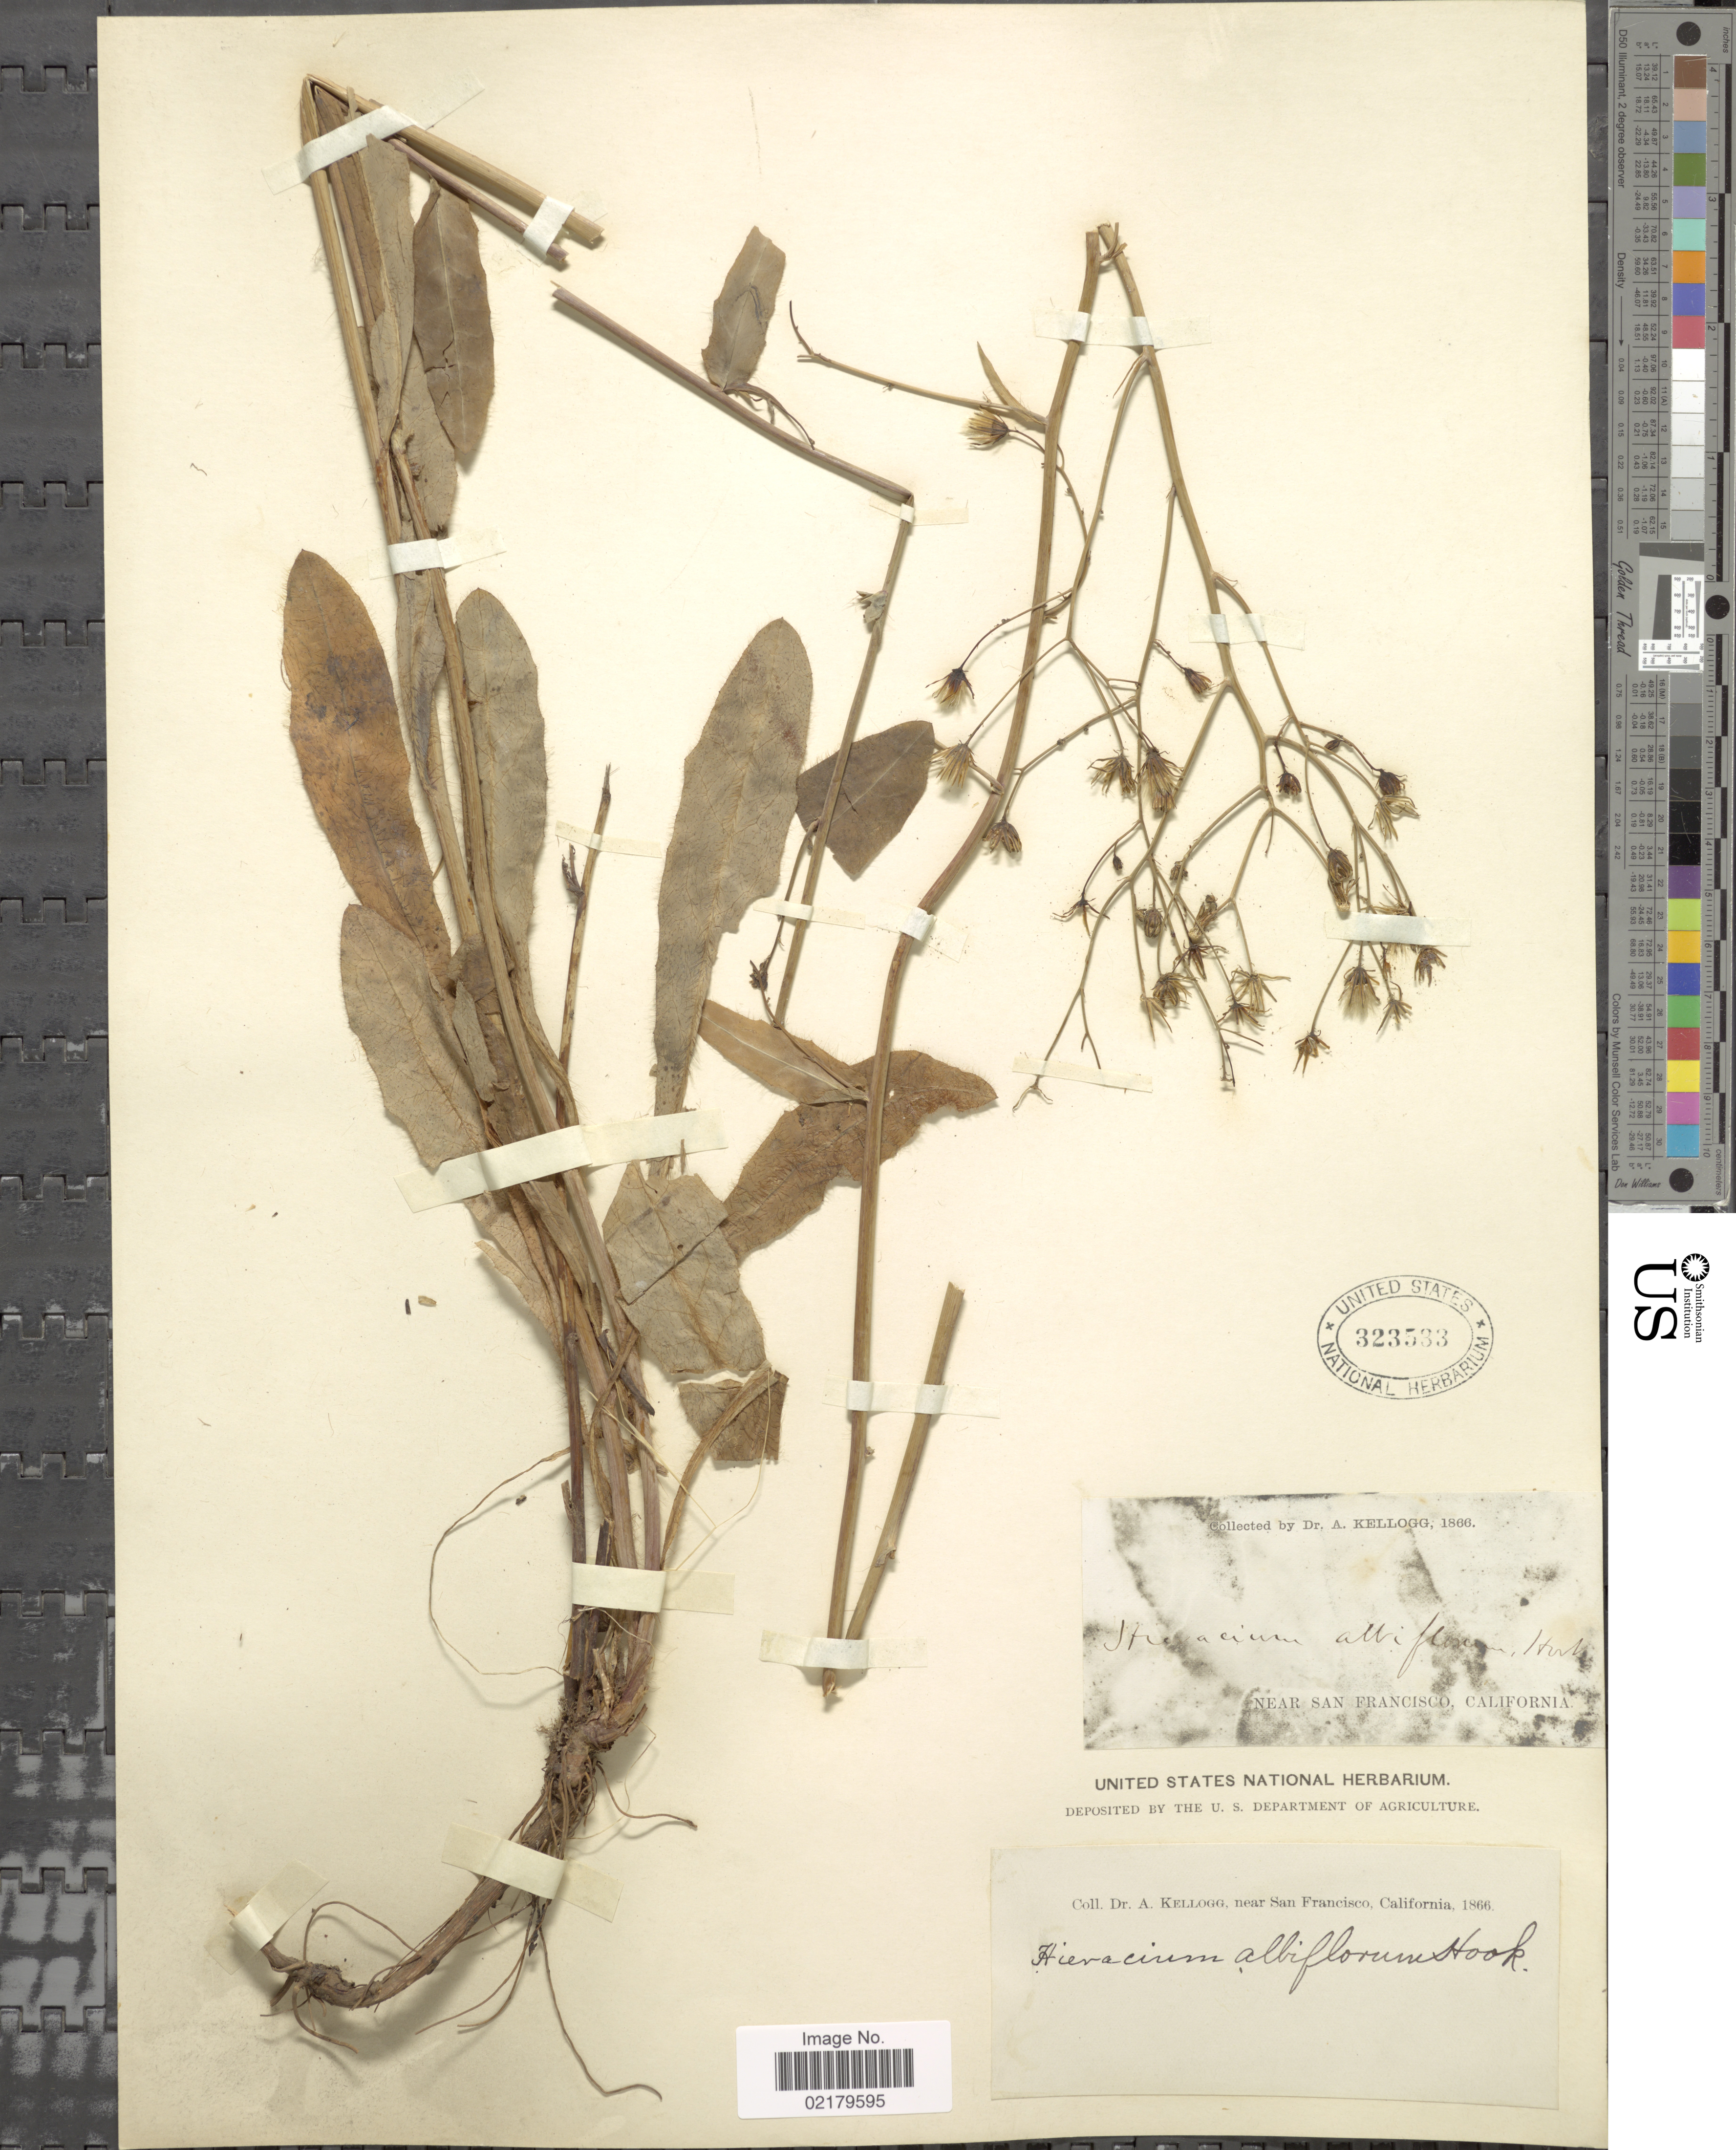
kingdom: Plantae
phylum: Tracheophyta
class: Magnoliopsida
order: Asterales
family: Asteraceae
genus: Hieracium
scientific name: Hieracium albiflorum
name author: Hook.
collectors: A. Kellogg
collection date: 1866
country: United States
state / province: California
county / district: San Francisco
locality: Near San Francisco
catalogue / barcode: US 323533